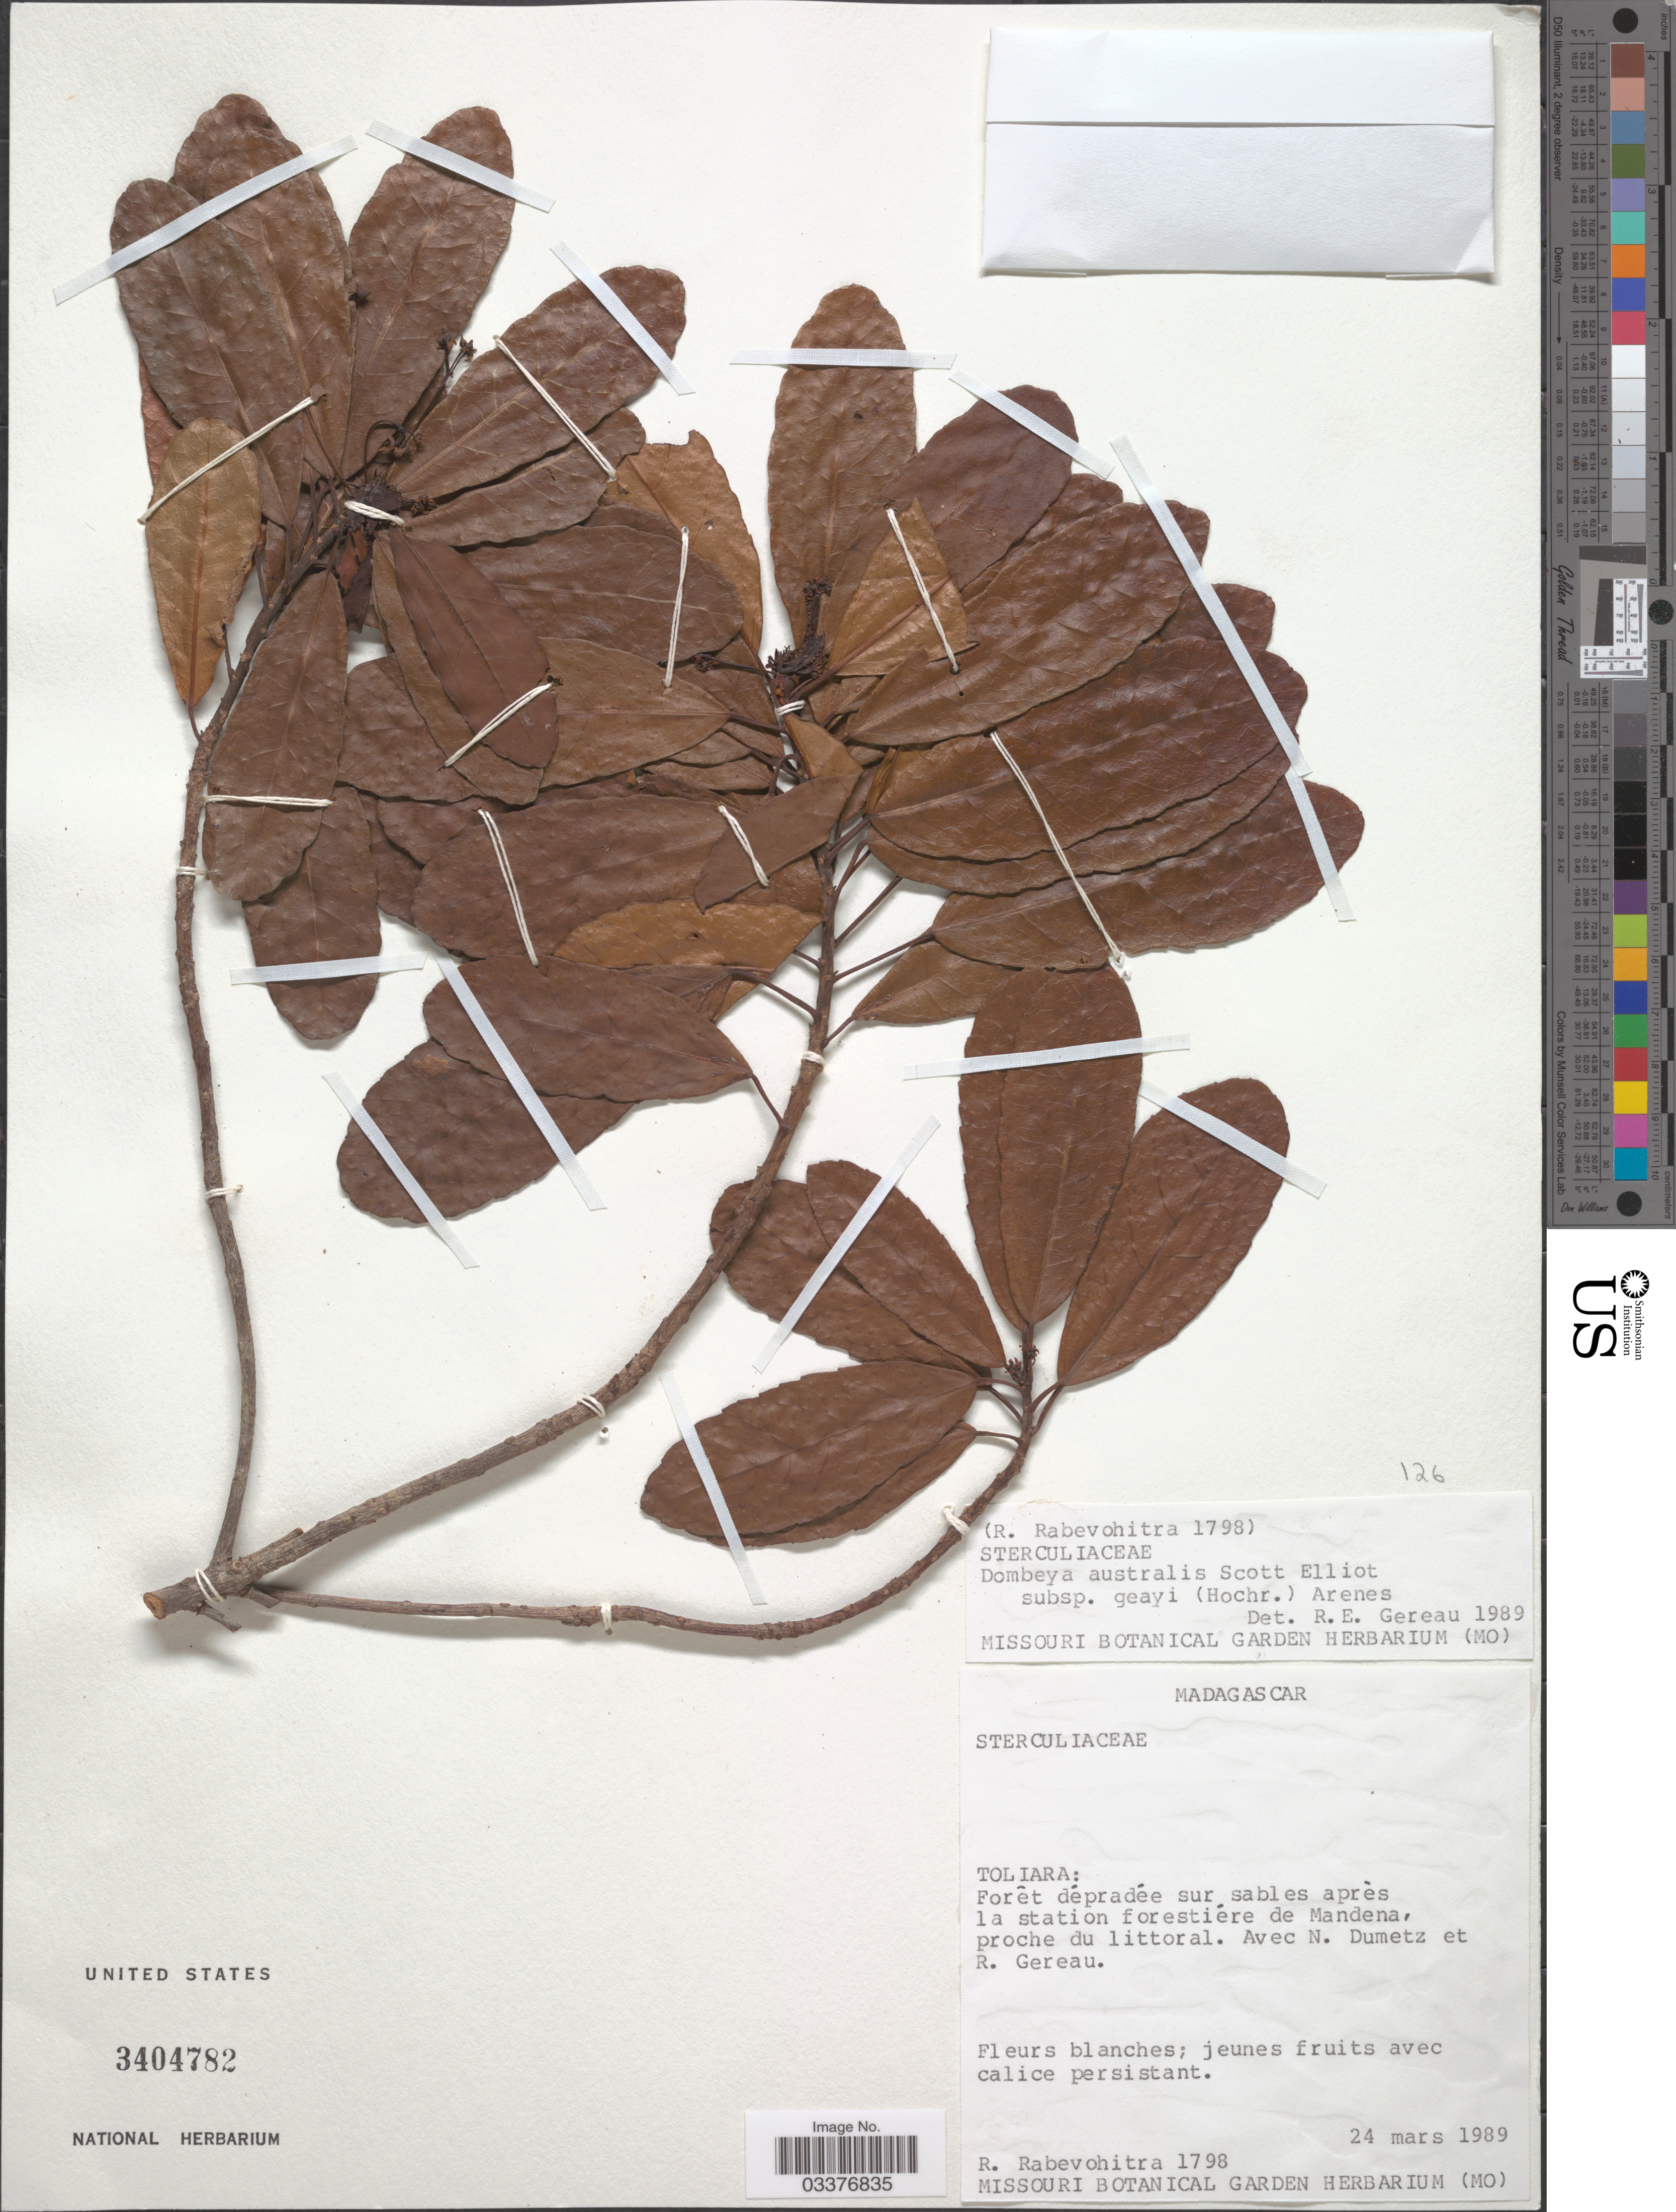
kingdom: Plantae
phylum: Tracheophyta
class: Magnoliopsida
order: Malvales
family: Malvaceae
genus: Dombeya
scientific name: Dombeya australis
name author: Scott Elliot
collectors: R. Rabevohitra, N. Dumetz & R. Gereau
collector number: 1798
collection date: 1989-03-24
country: Madagascar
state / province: Anosy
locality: Forêt dépradée sur sables après la station forestiére de Mandena, proche du littoral.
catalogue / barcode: US 3404782